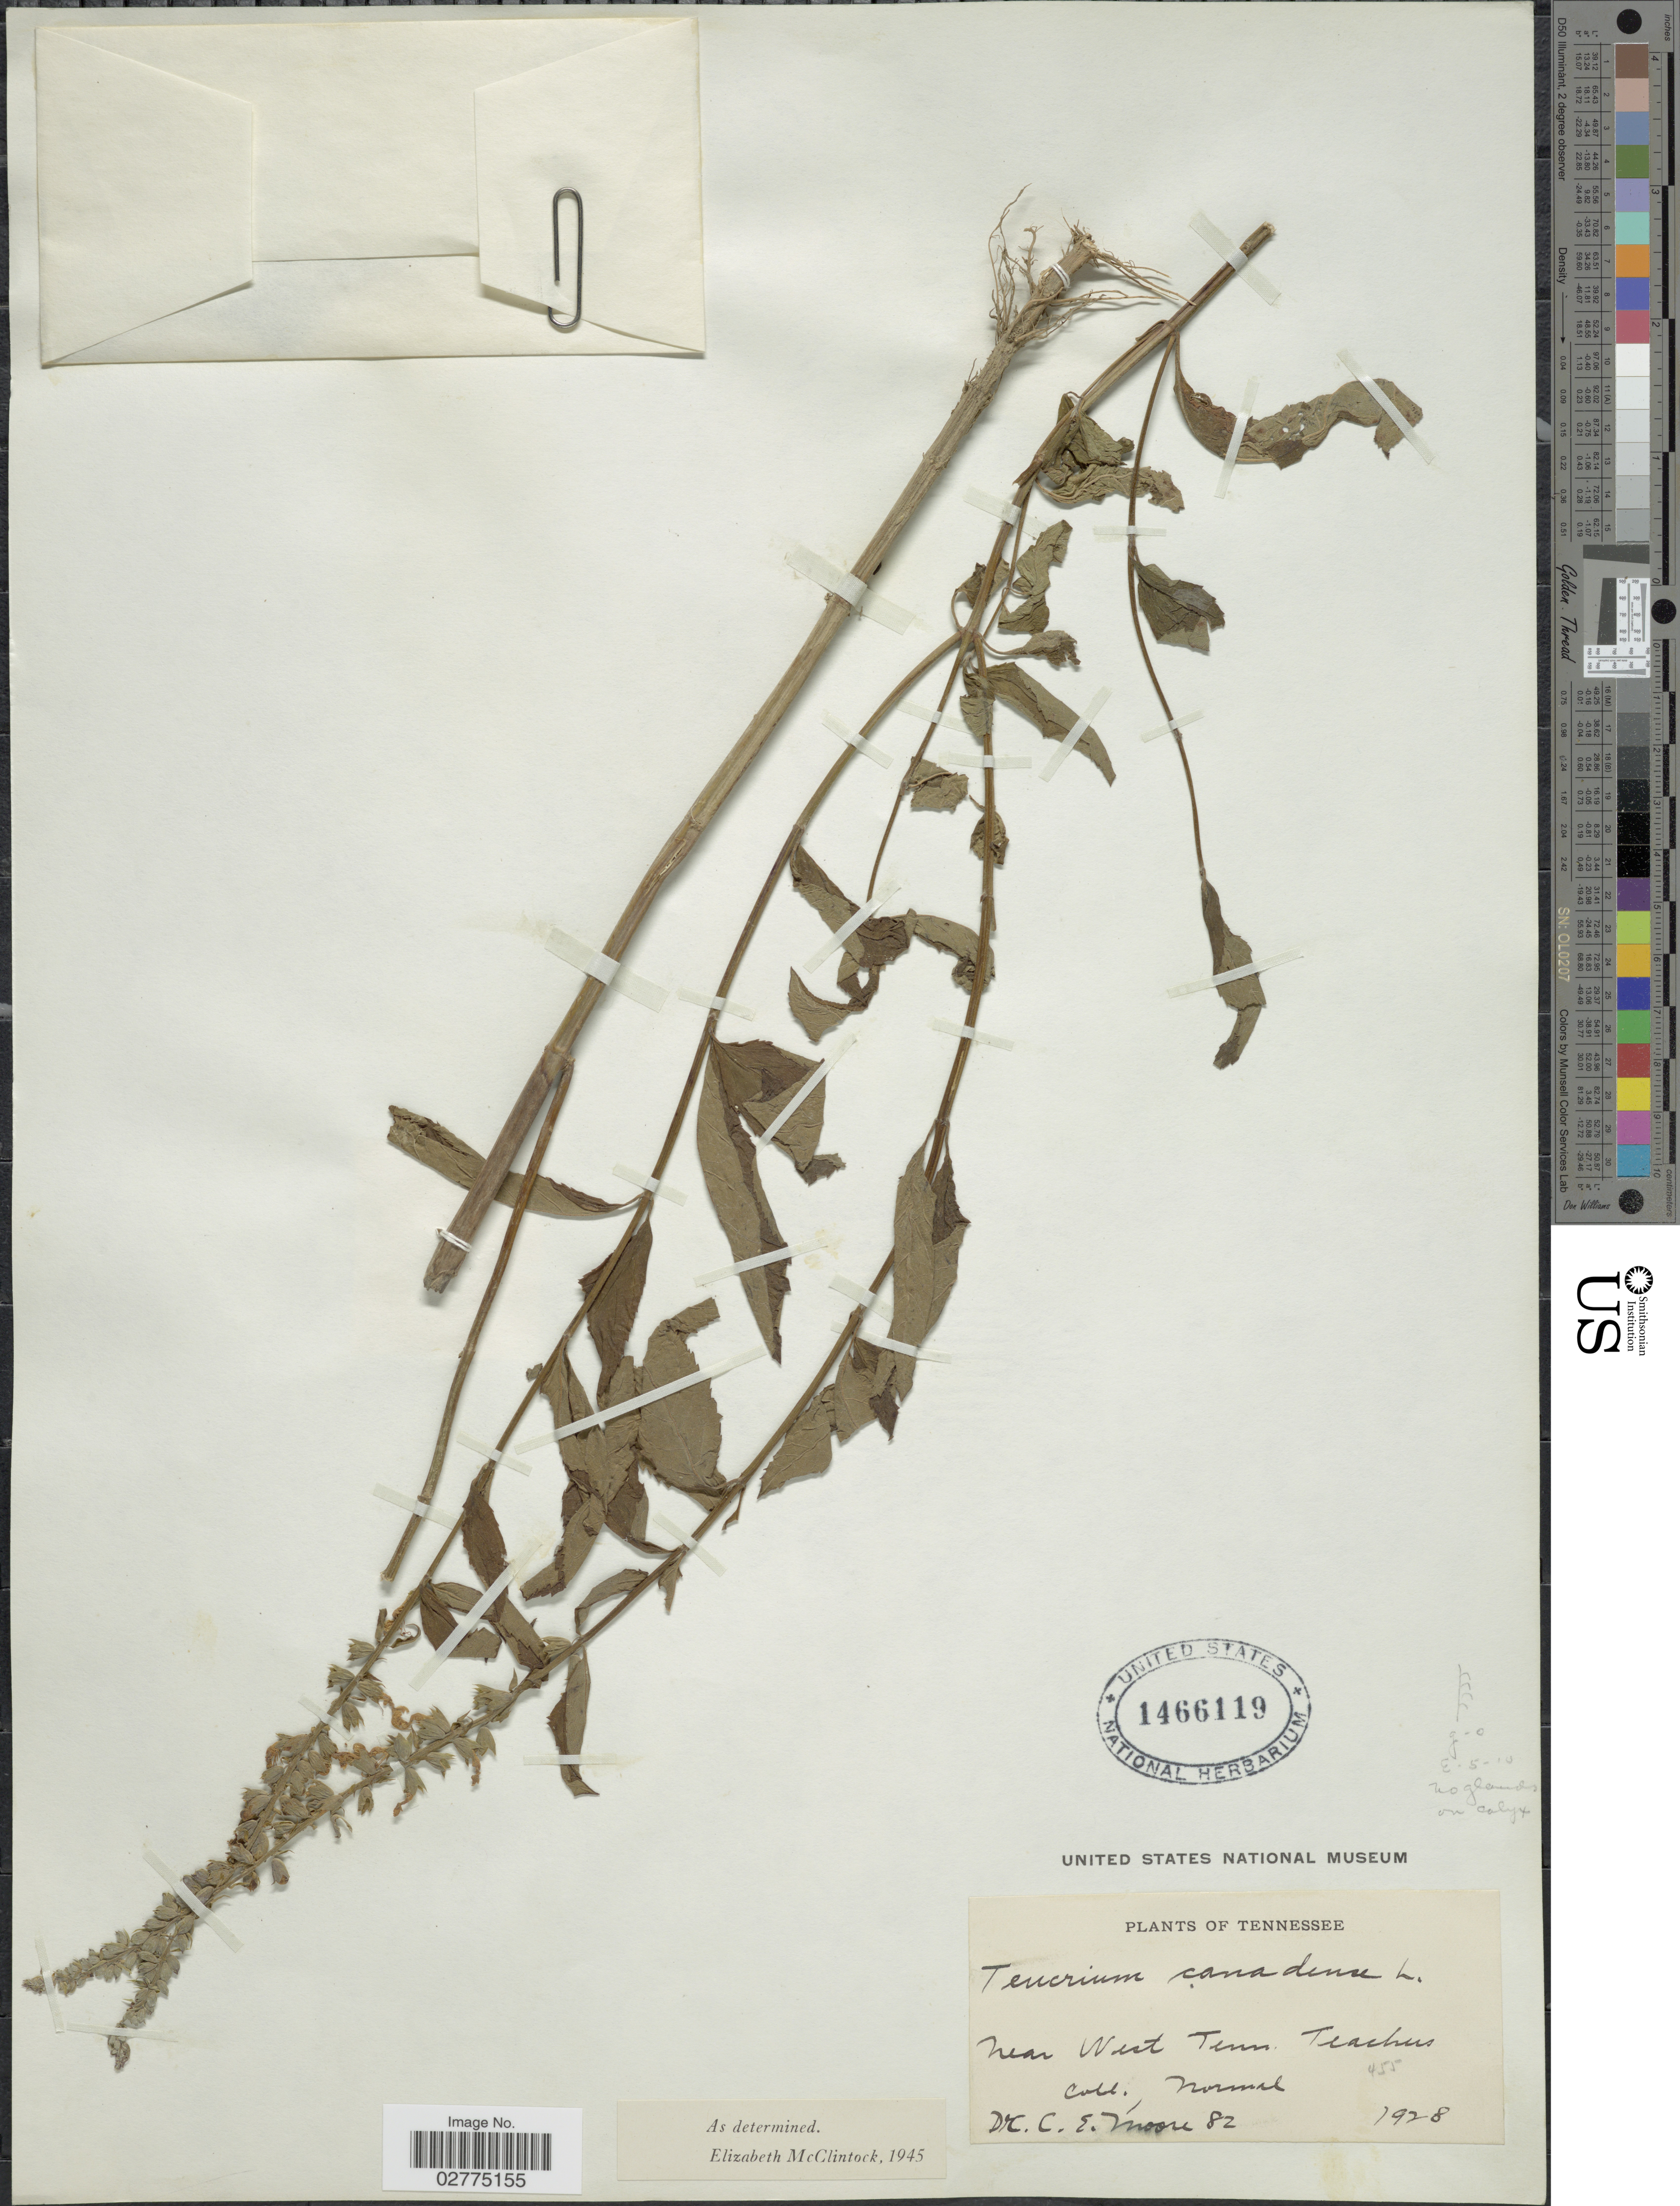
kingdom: Plantae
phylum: Tracheophyta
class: Magnoliopsida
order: Lamiales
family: Lamiaceae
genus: Teucrium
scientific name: Teucrium canadense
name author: L.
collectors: C. Moore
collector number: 82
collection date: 1928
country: United States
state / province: Tennessee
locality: Near West Tenn., Teachers Coll.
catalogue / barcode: US 1466119